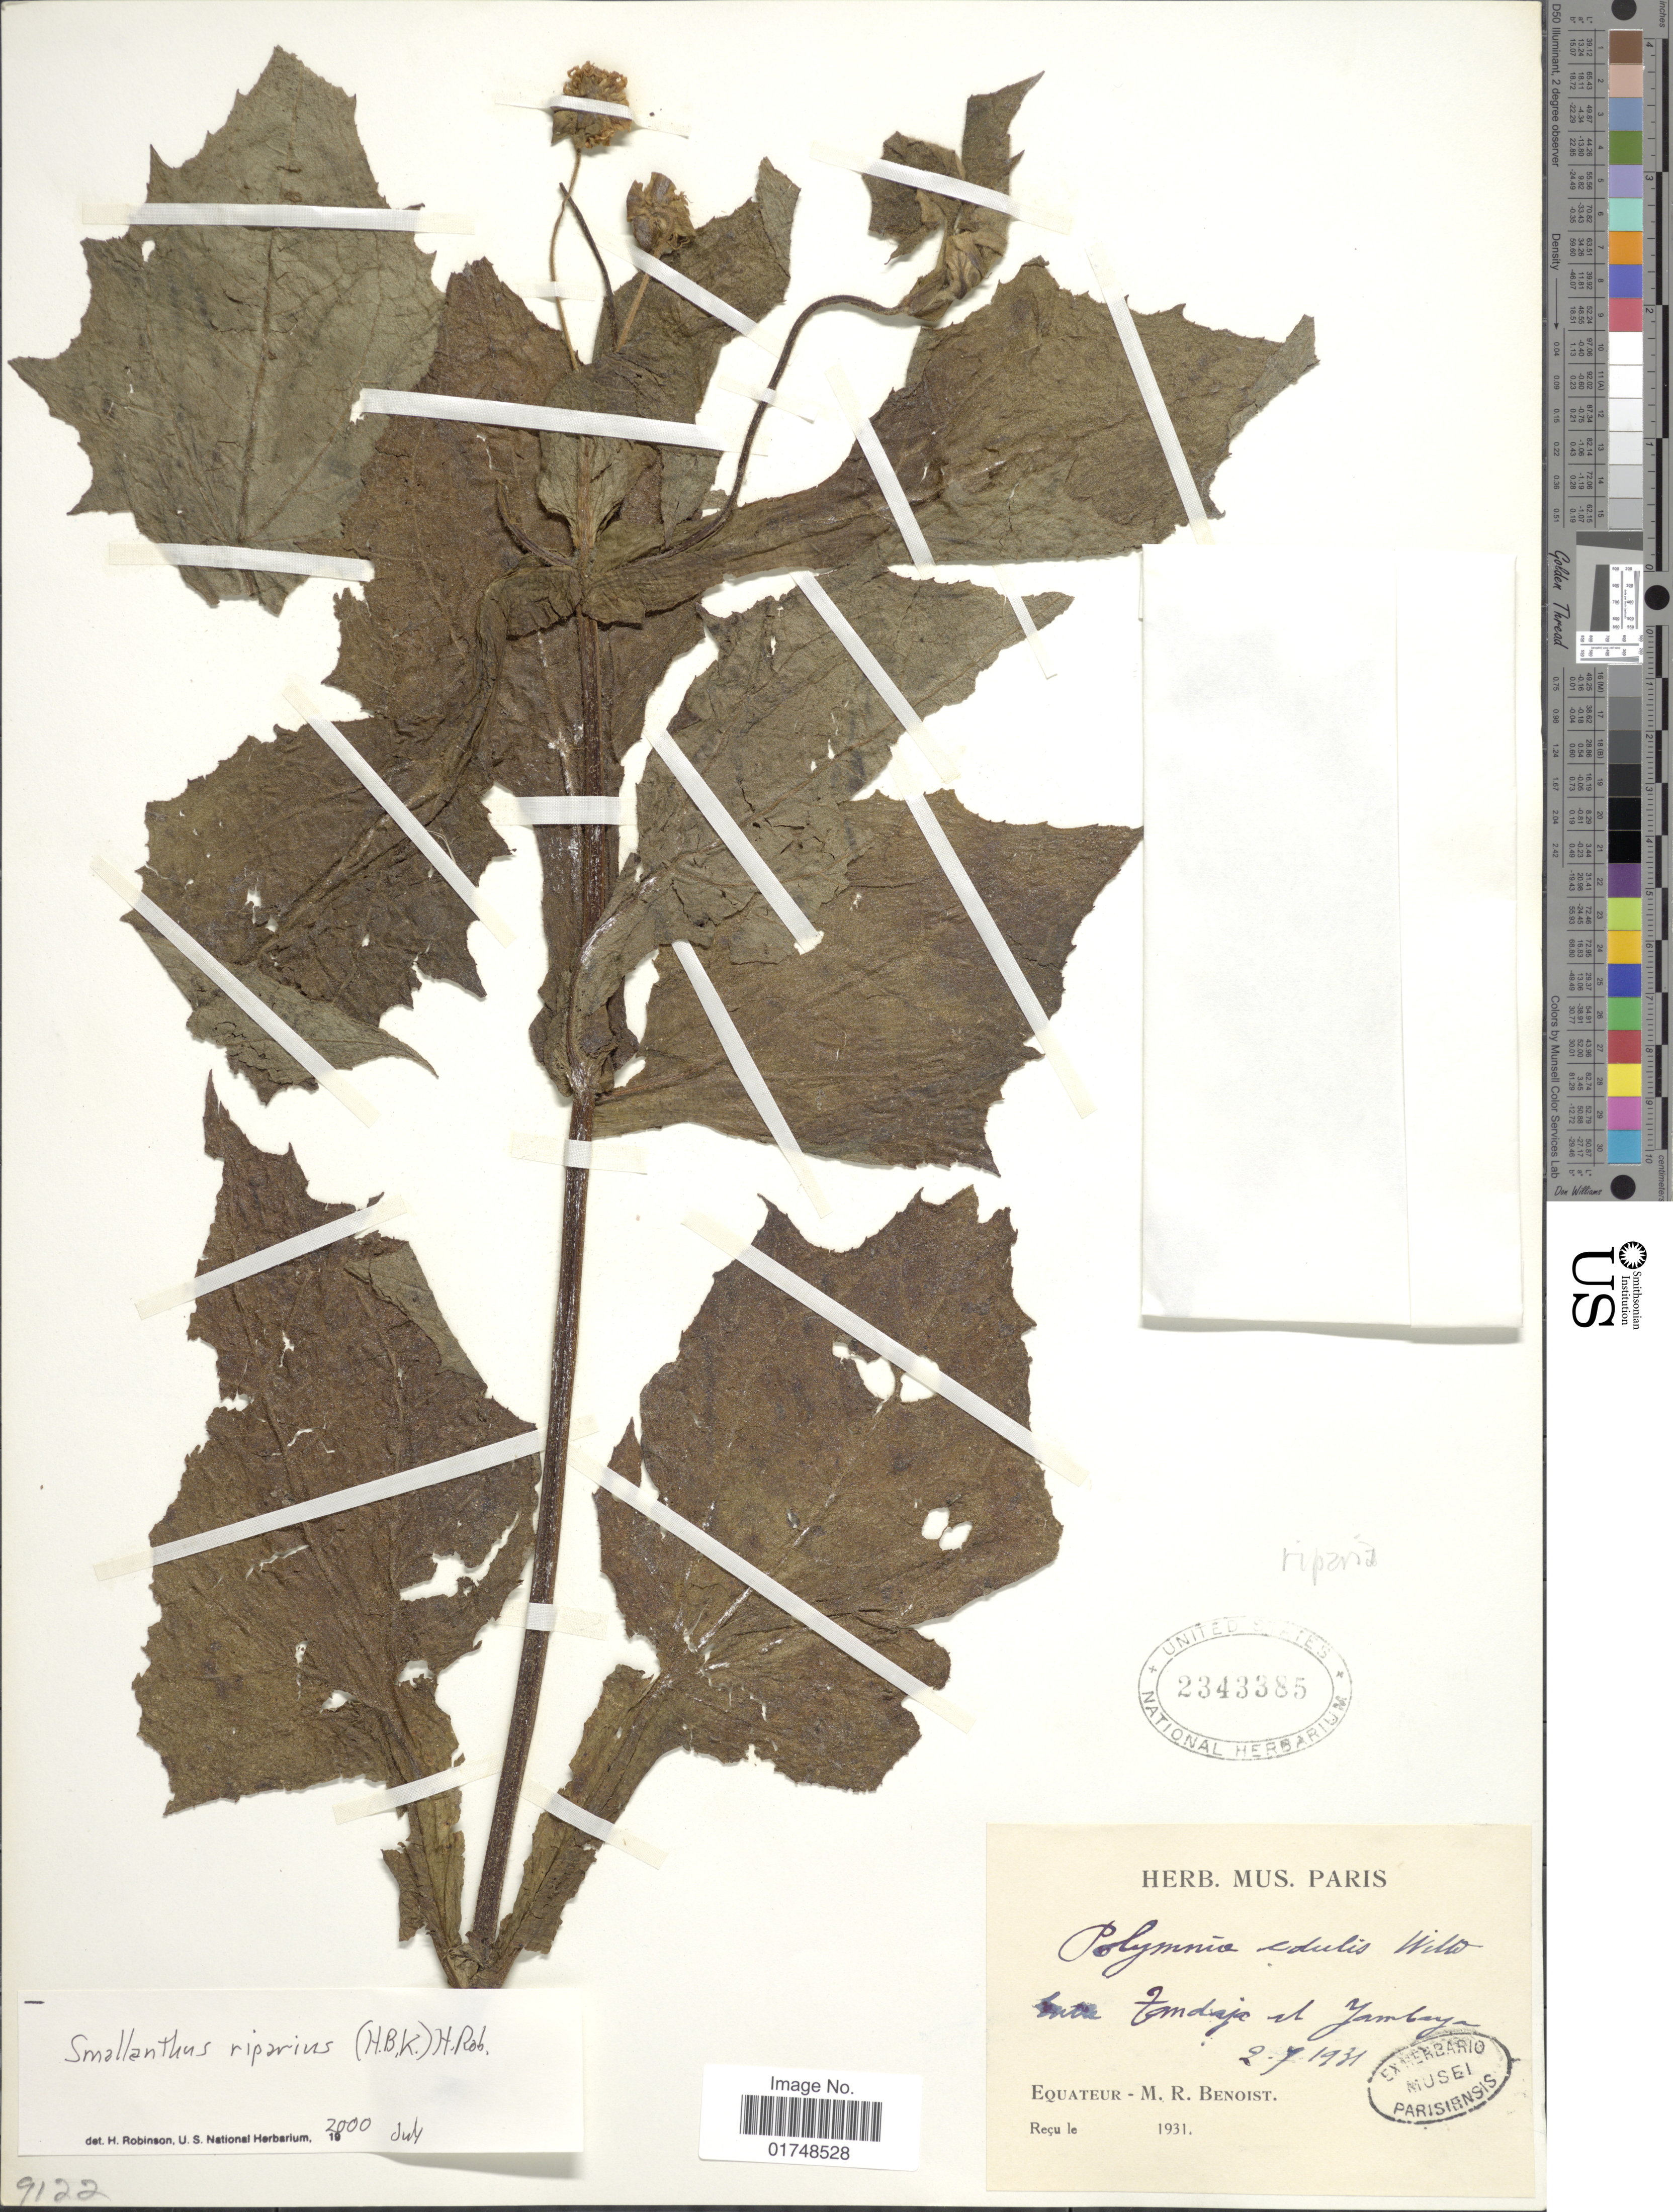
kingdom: Plantae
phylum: Tracheophyta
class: Magnoliopsida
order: Asterales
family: Asteraceae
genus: Smallanthus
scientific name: Smallanthus riparius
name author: (Kunth) H. Rob.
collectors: M. Benoist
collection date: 1931-07-02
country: Ecuador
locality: Inter Tamdaja el Jambaya [interpreted]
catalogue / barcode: US 2343385